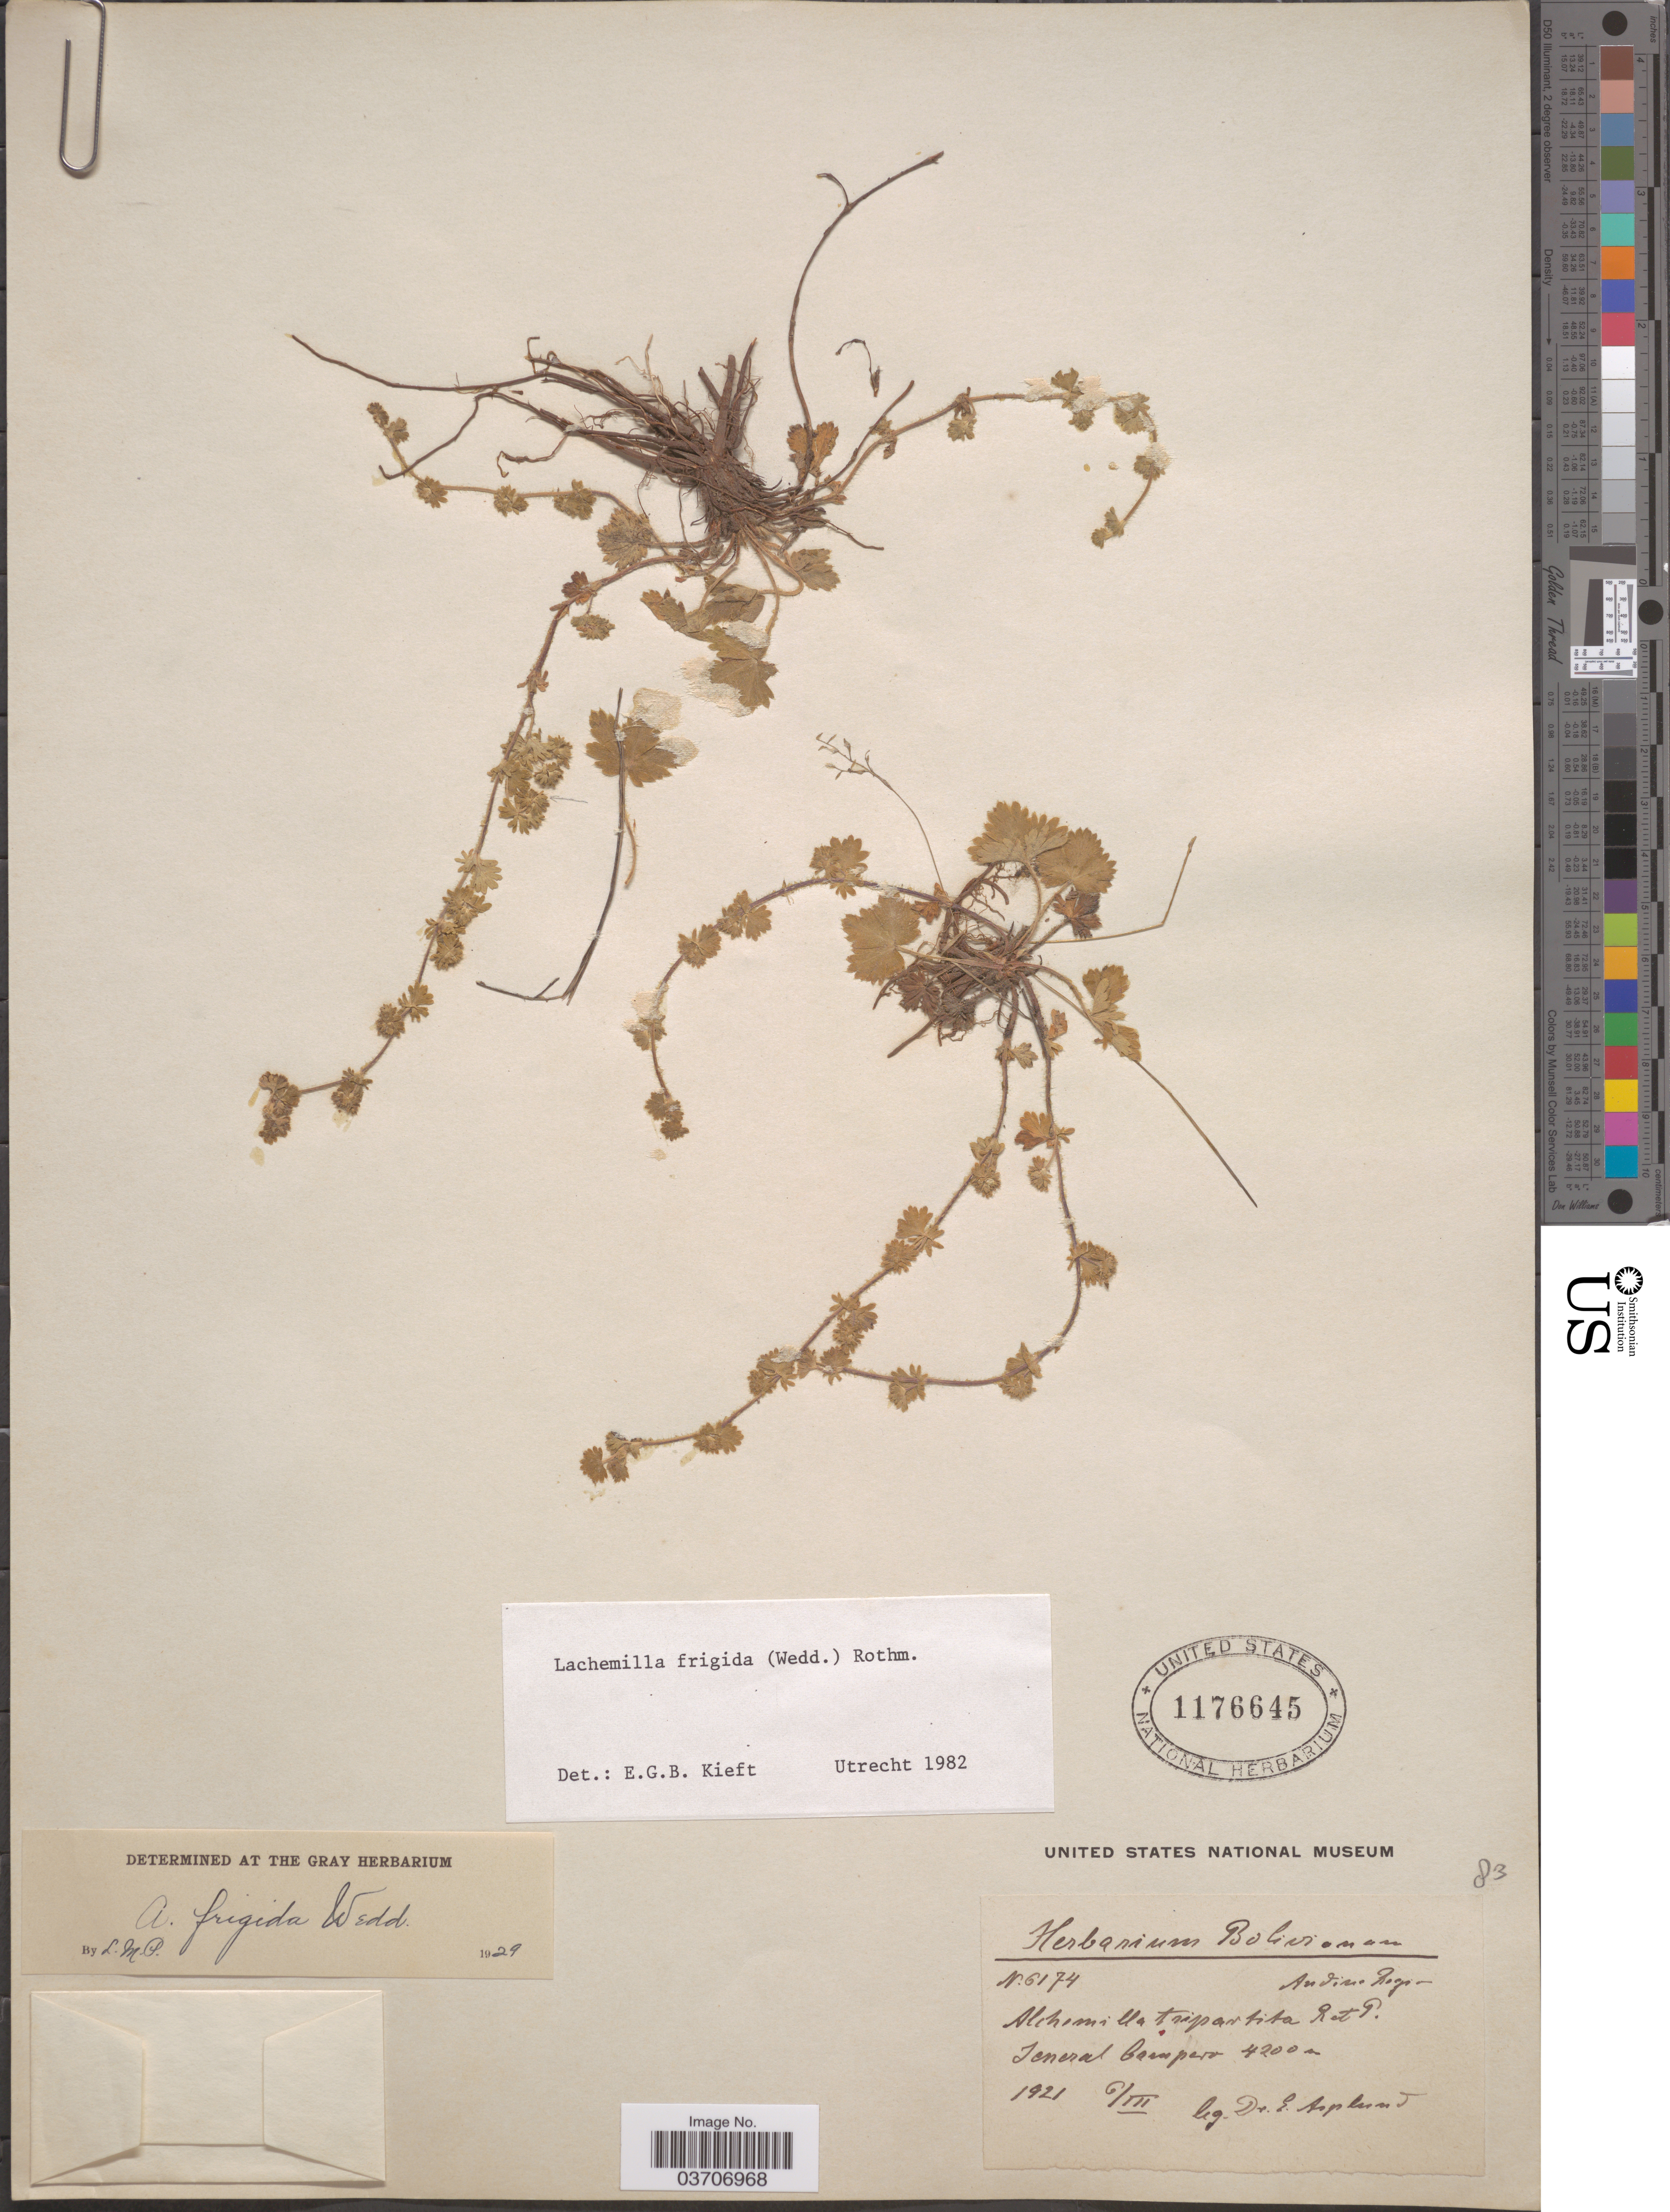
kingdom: Plantae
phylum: Tracheophyta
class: Magnoliopsida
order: Rosales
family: Rosaceae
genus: Lachemilla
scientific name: Lachemilla frigida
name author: (Wedd.) Rothm.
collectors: E. Asplund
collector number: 6174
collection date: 1921-03-06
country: Bolivia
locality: Andine Region. General Campero.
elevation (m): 4200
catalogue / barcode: US 1176645